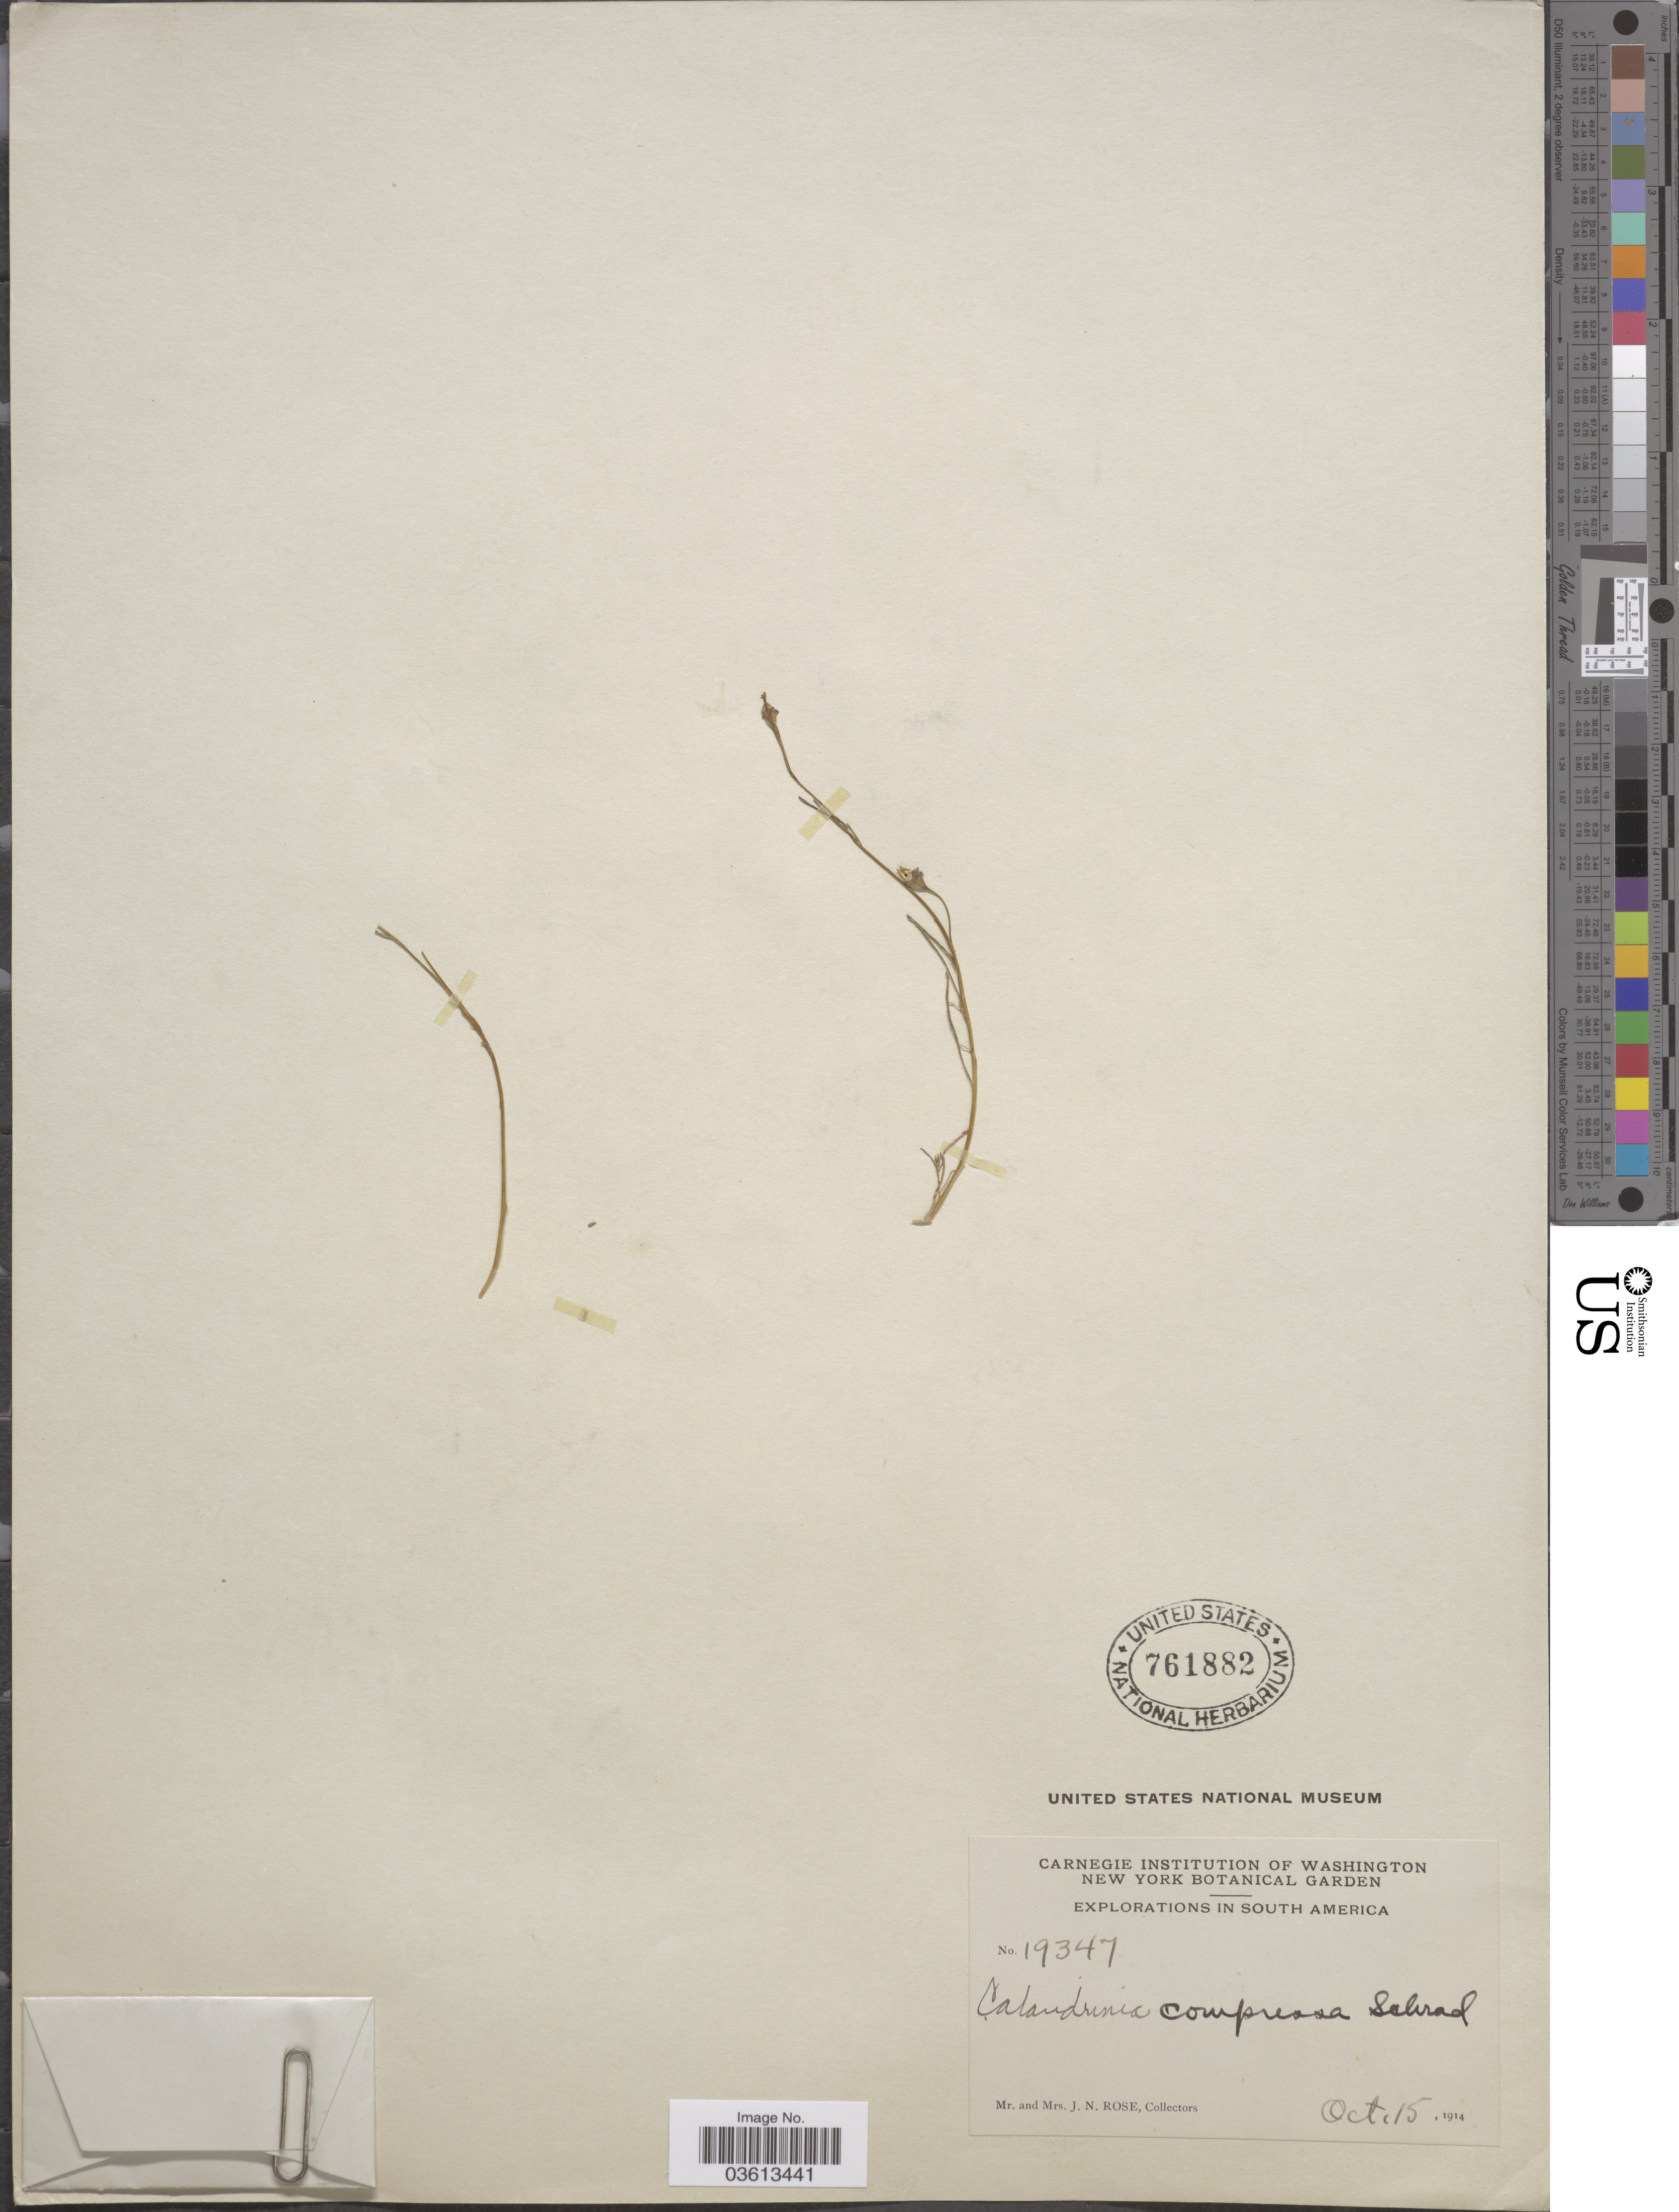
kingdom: Plantae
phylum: Tracheophyta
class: Magnoliopsida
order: Caryophyllales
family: Montiaceae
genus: Calandrinia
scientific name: Calandrinia ciliata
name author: (Ruiz & Pav.) DC.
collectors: J. N. Rose & L. B. Rose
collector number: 19347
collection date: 1914-10-15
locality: South America.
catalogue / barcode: US 761882